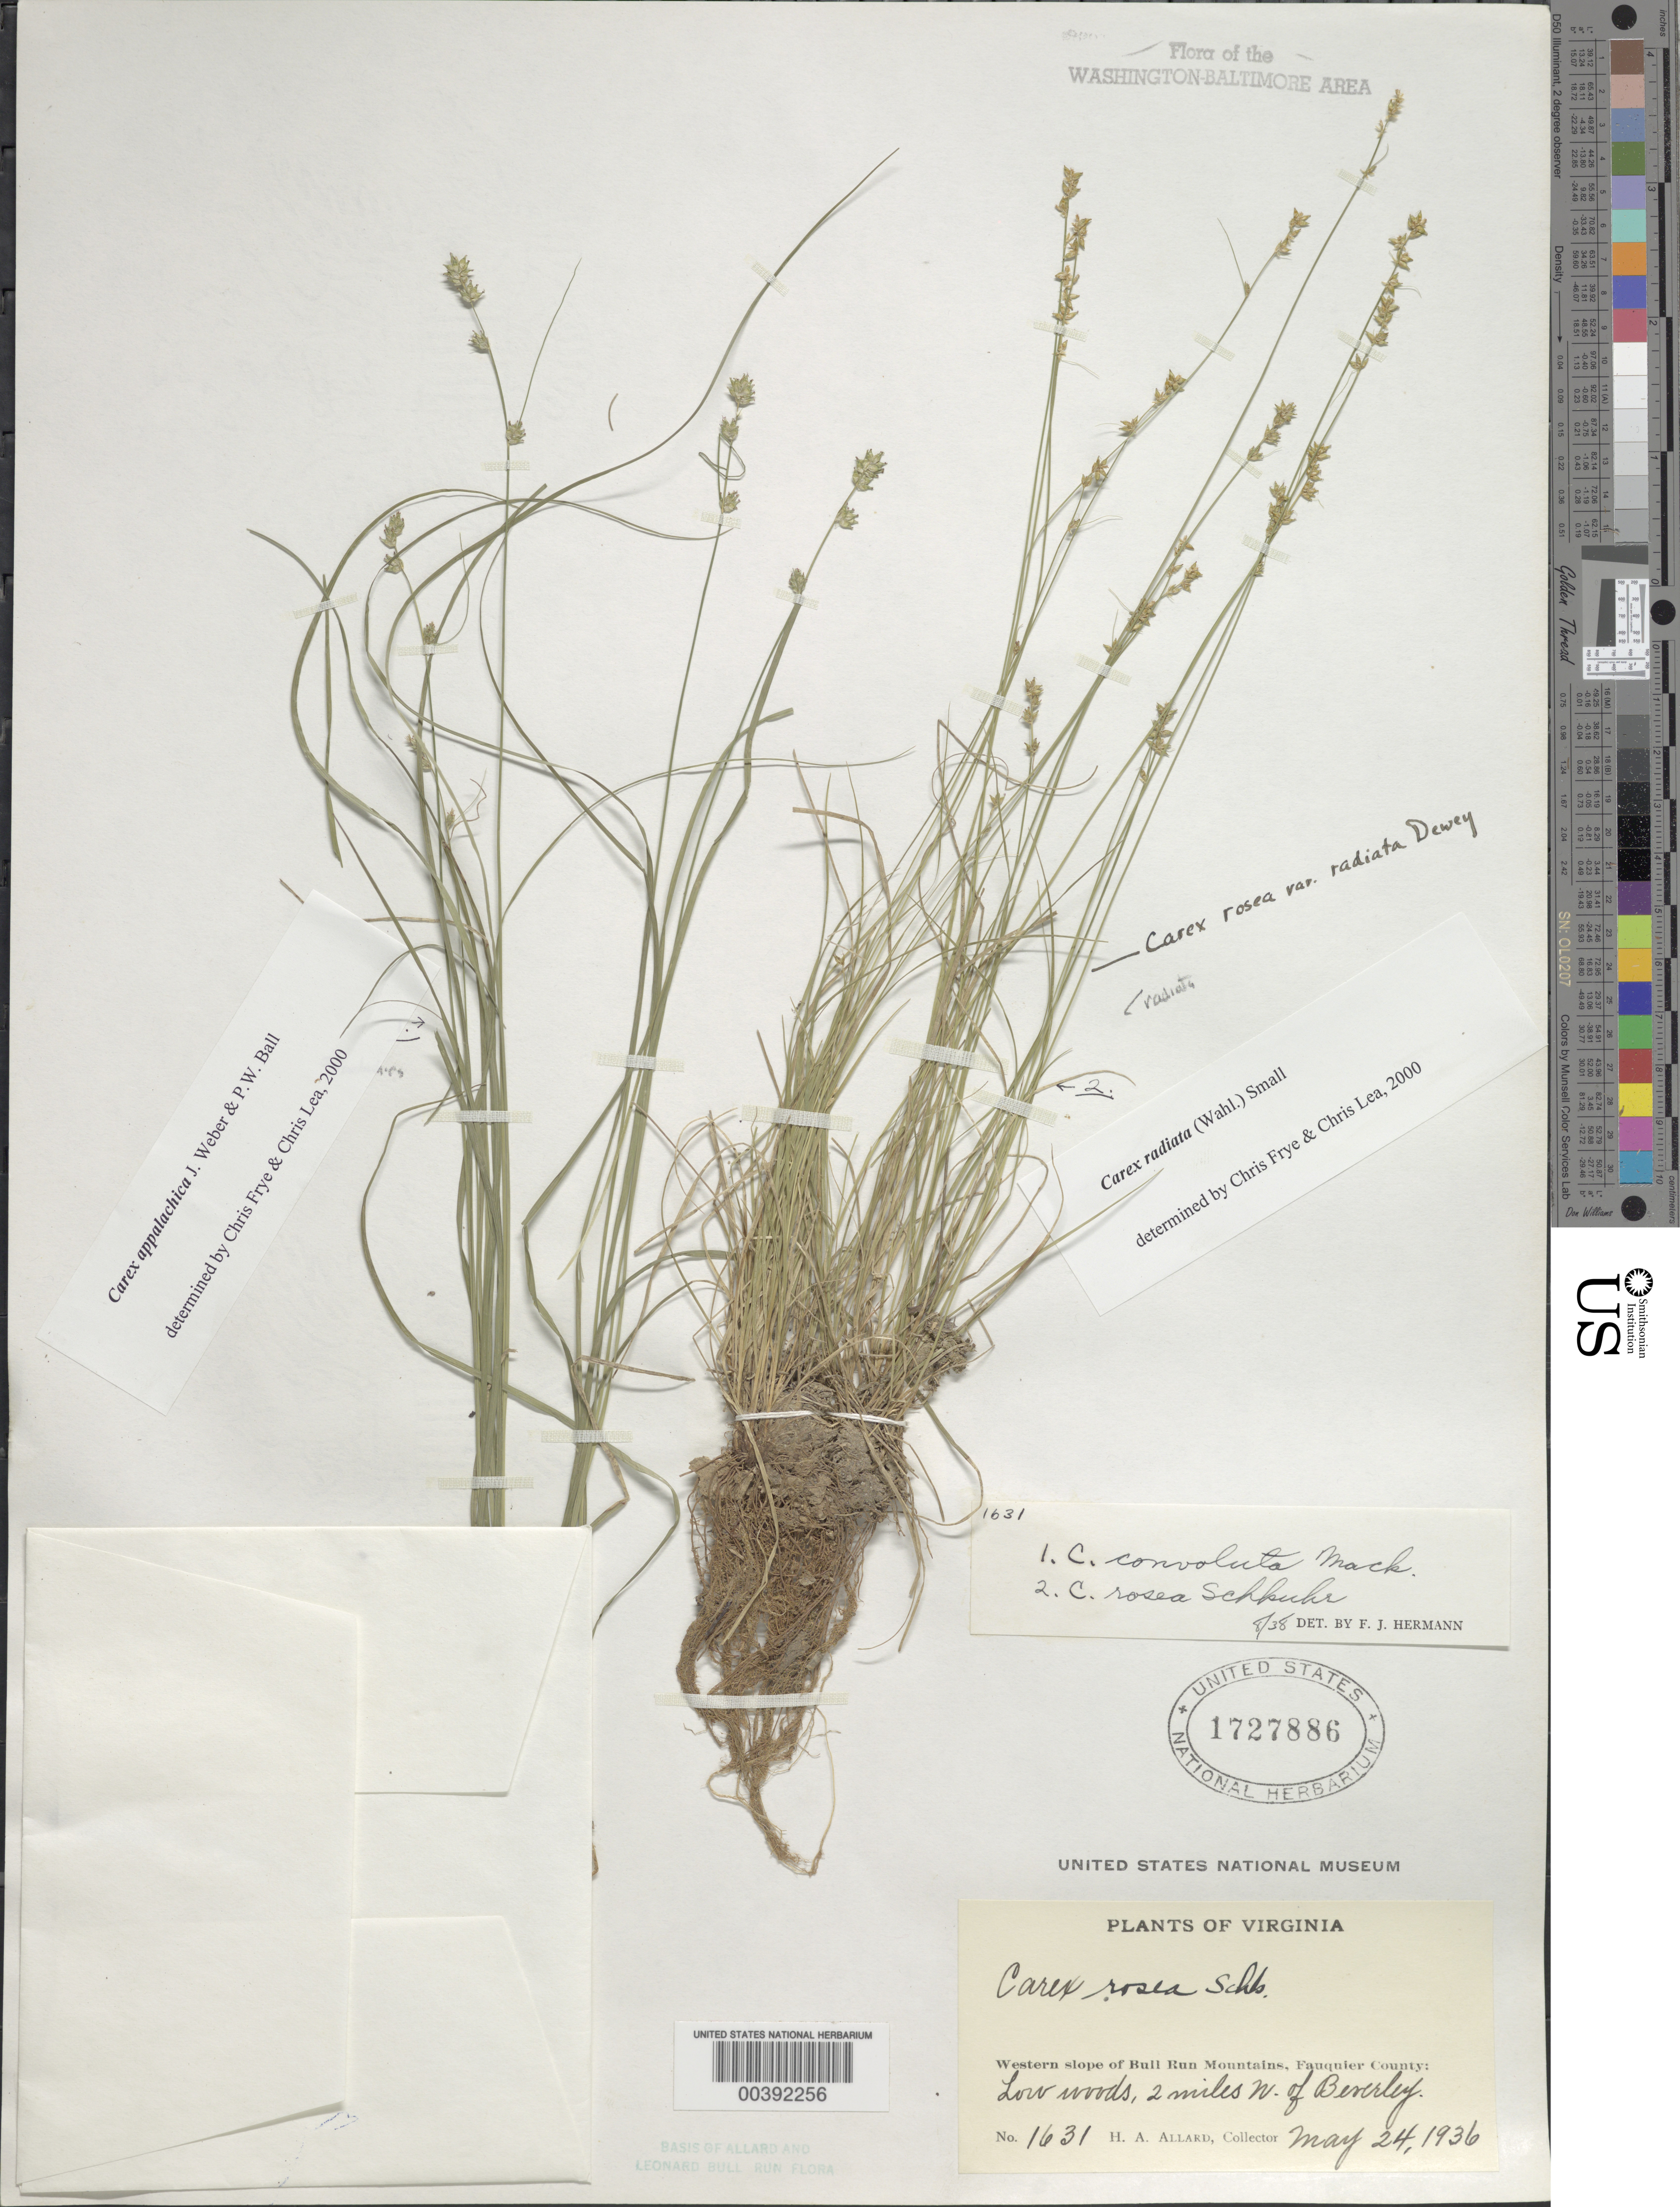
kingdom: Plantae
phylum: Tracheophyta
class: Liliopsida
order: Poales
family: Cyperaceae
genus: Carex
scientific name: Carex appalachica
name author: J.M. Webber & P.W. Ball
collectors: H. A. Allard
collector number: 1631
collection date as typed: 24 May 1936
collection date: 1936-05-24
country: United States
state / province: Virginia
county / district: Fauquier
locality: North of Beverley Bull Run Mts.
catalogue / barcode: US 1727886